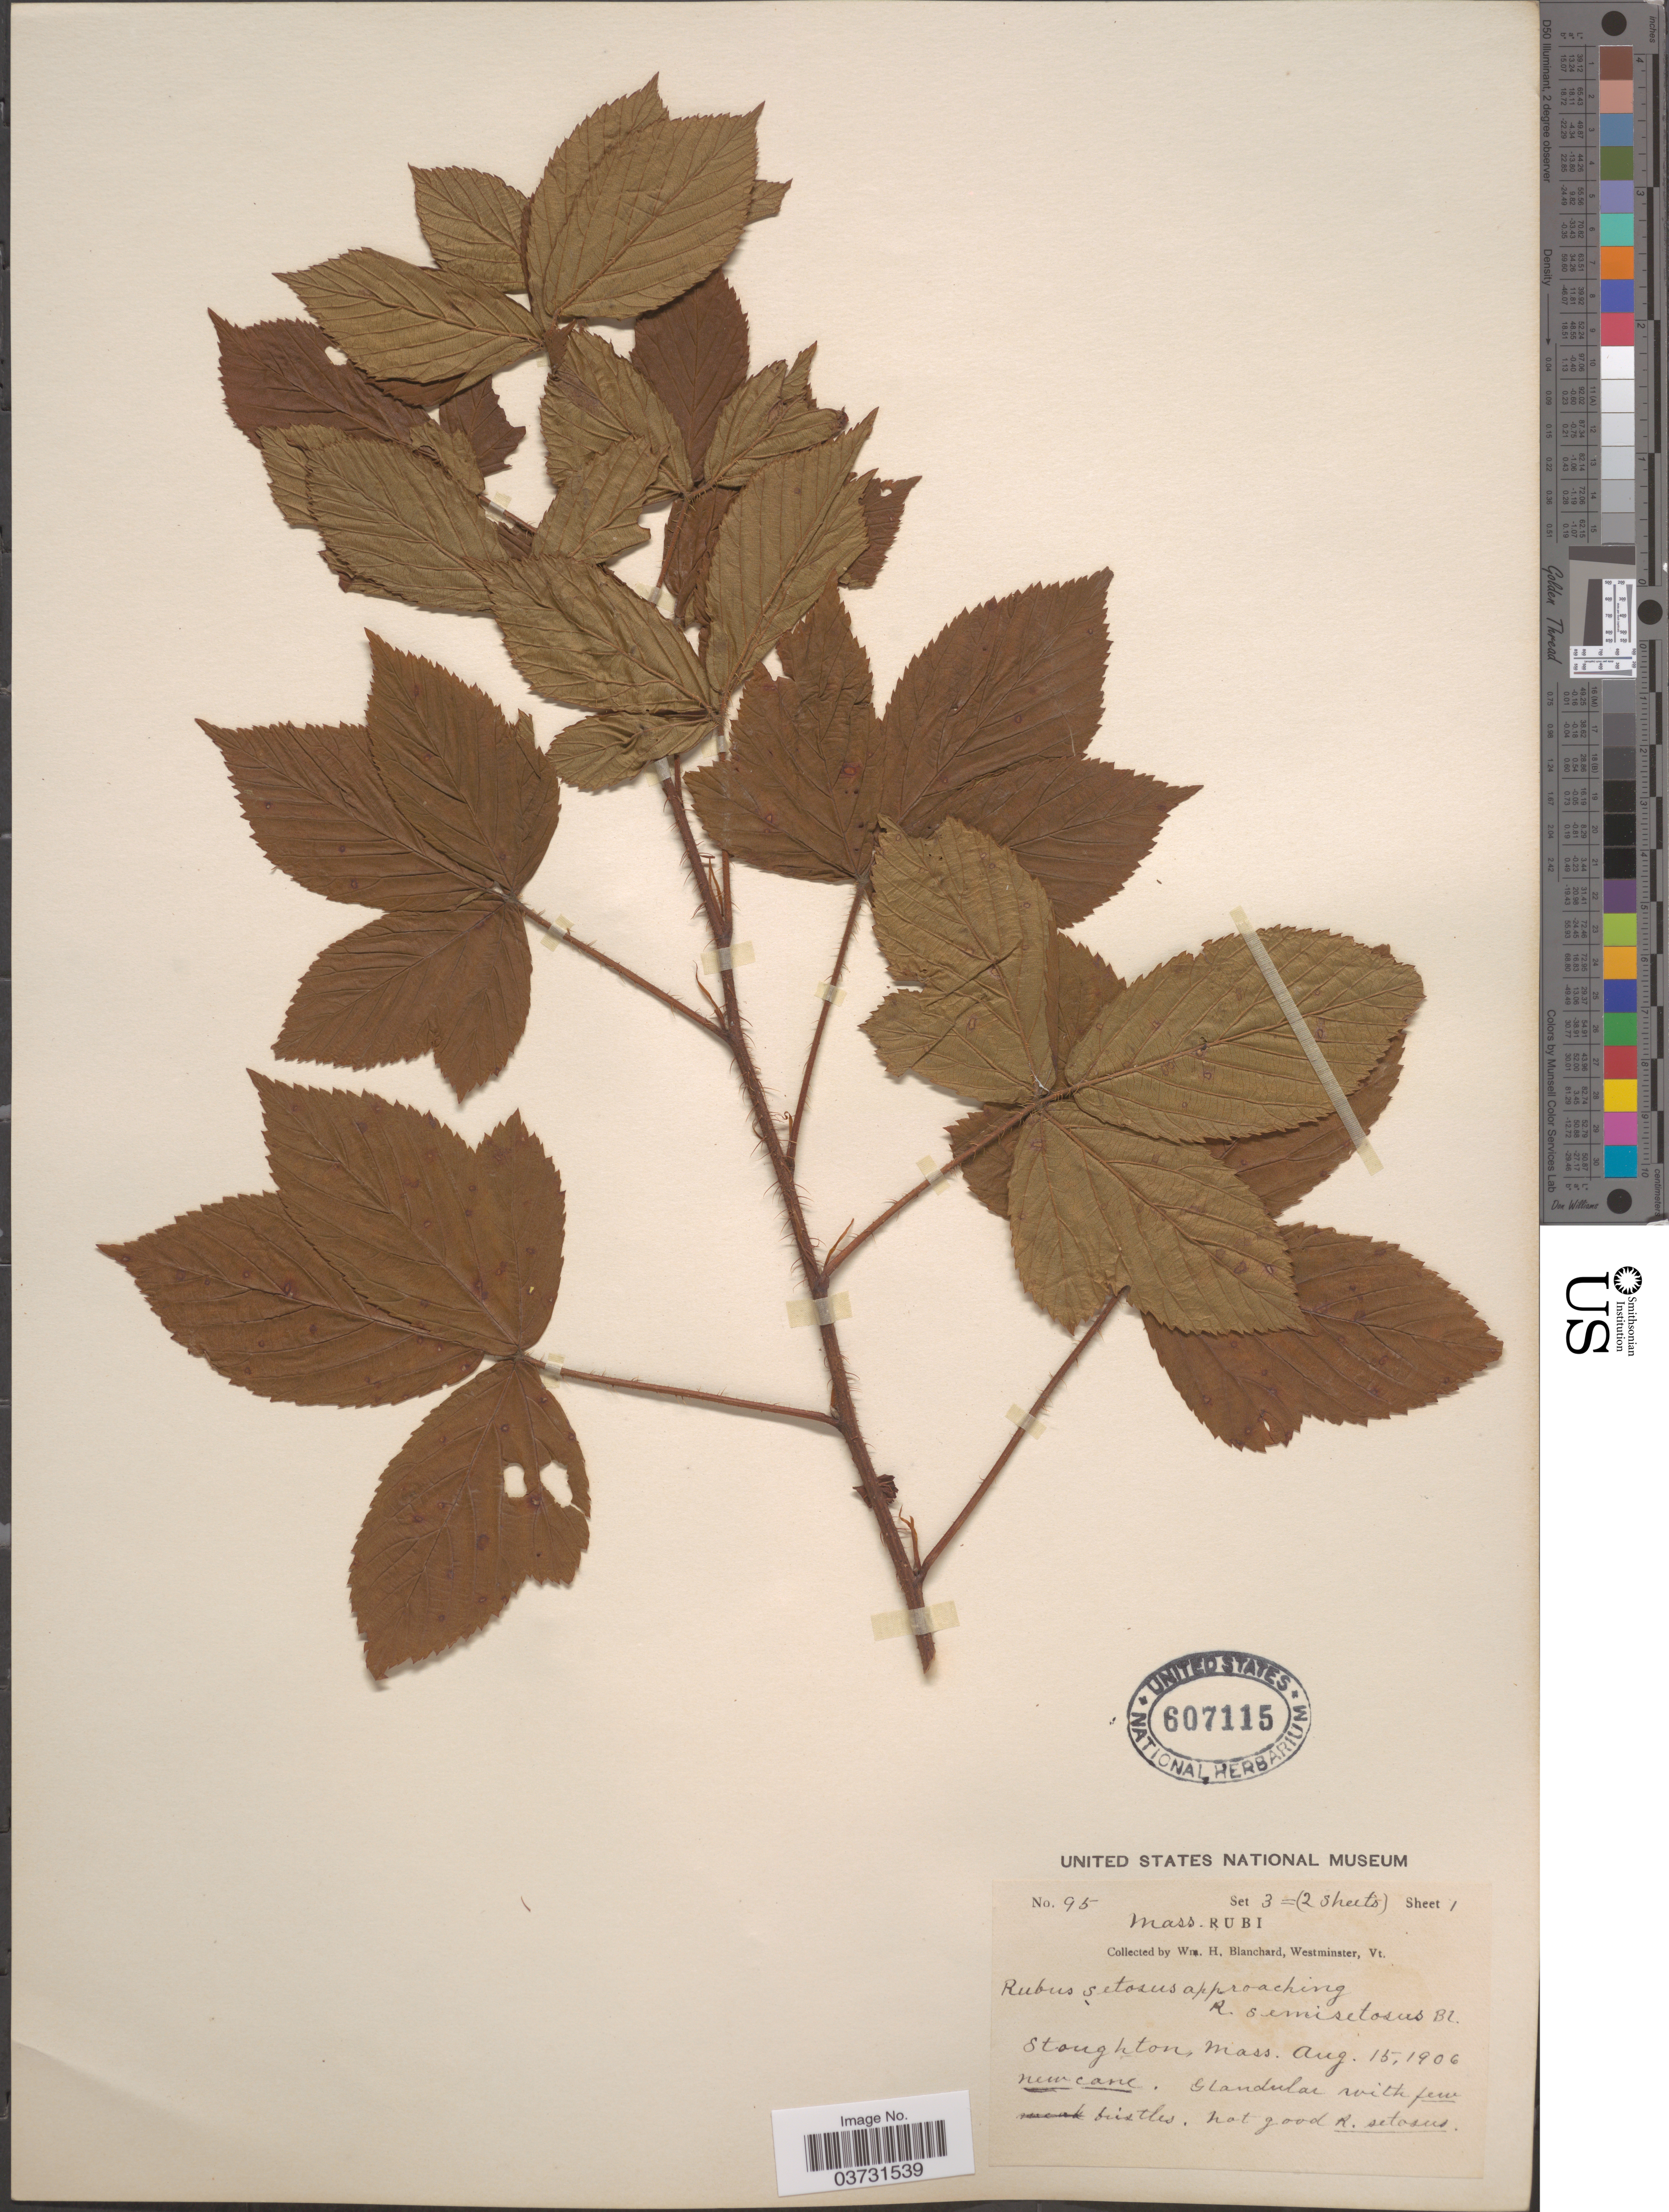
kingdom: Plantae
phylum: Tracheophyta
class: Magnoliopsida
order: Rosales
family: Rosaceae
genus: Rubus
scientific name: Rubus nigricans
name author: Rydb. in Britton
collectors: W. H. Blanchard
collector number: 95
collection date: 1906-08-15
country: United States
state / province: Massachusetts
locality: Stoughton.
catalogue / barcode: US 607115